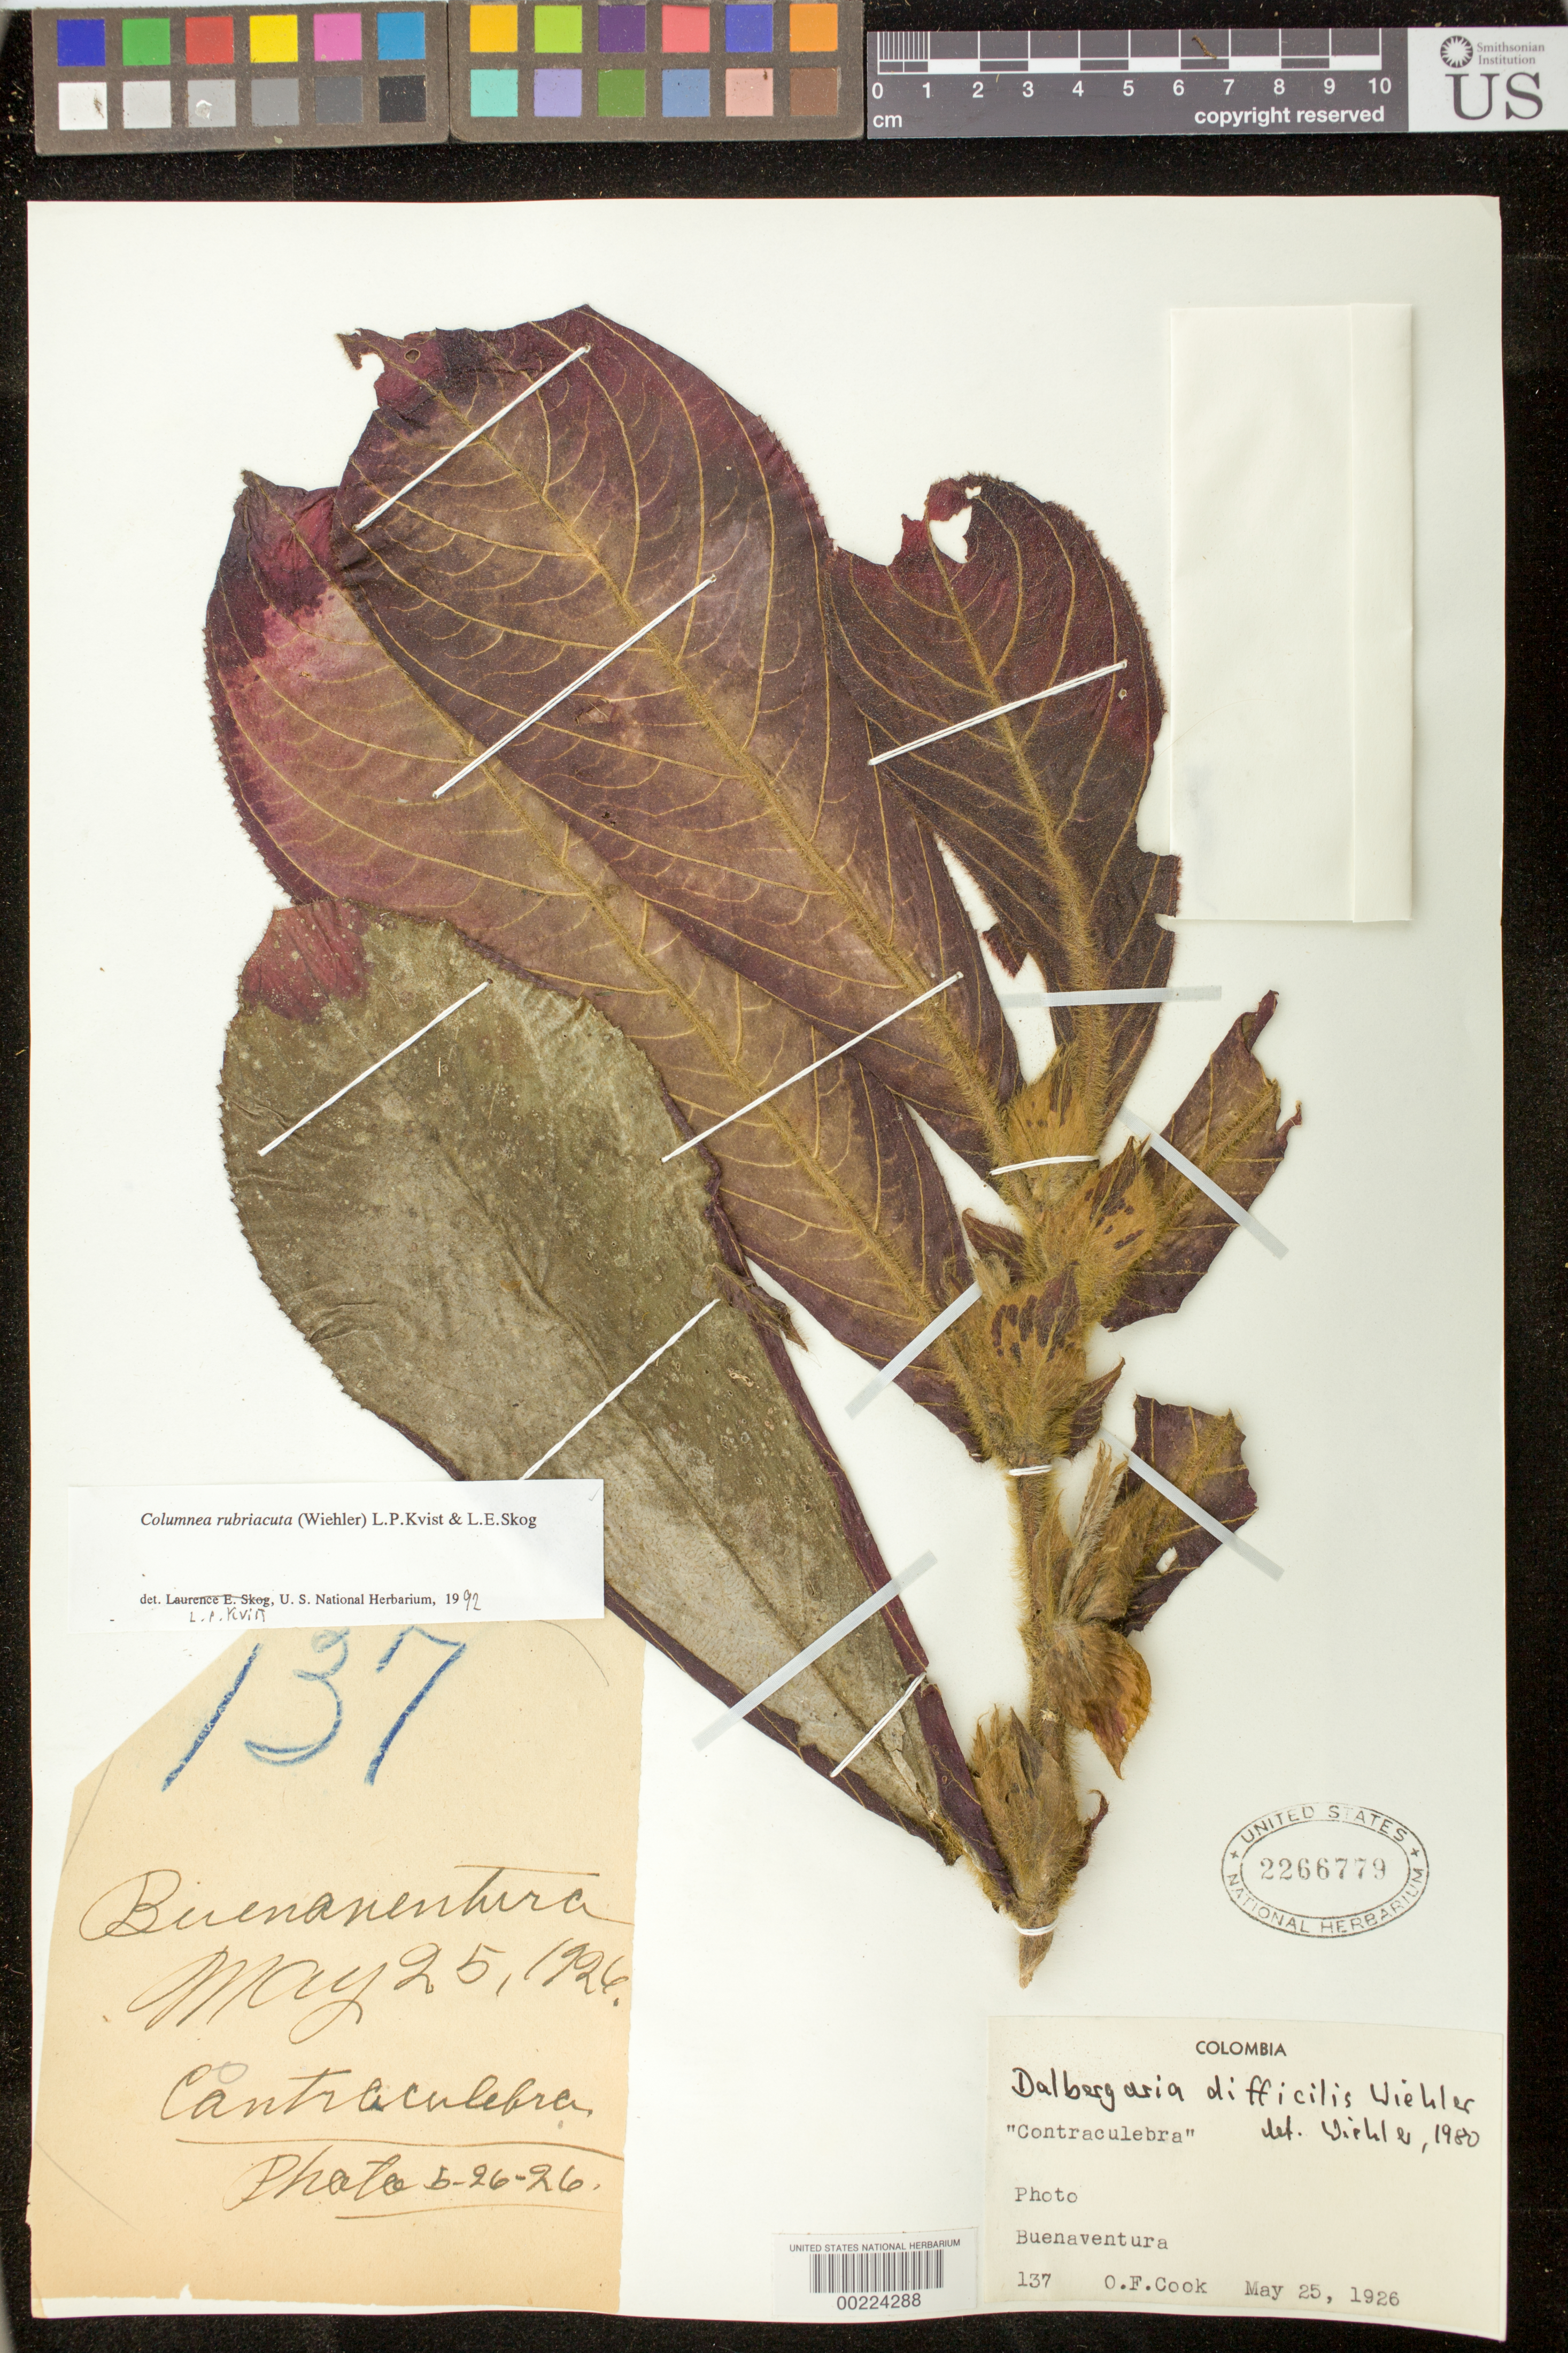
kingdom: Plantae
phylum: Tracheophyta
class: Magnoliopsida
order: Lamiales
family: Gesneriaceae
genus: Columnea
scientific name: Columnea rubriacuta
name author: (Wiehler) L.P. Kvist & L.E. Skog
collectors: O. F. Cook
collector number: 137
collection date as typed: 25 May 1926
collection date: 1926-05-25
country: Colombia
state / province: Valle del Cauca (?)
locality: Buenaventura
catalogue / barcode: US 2266779